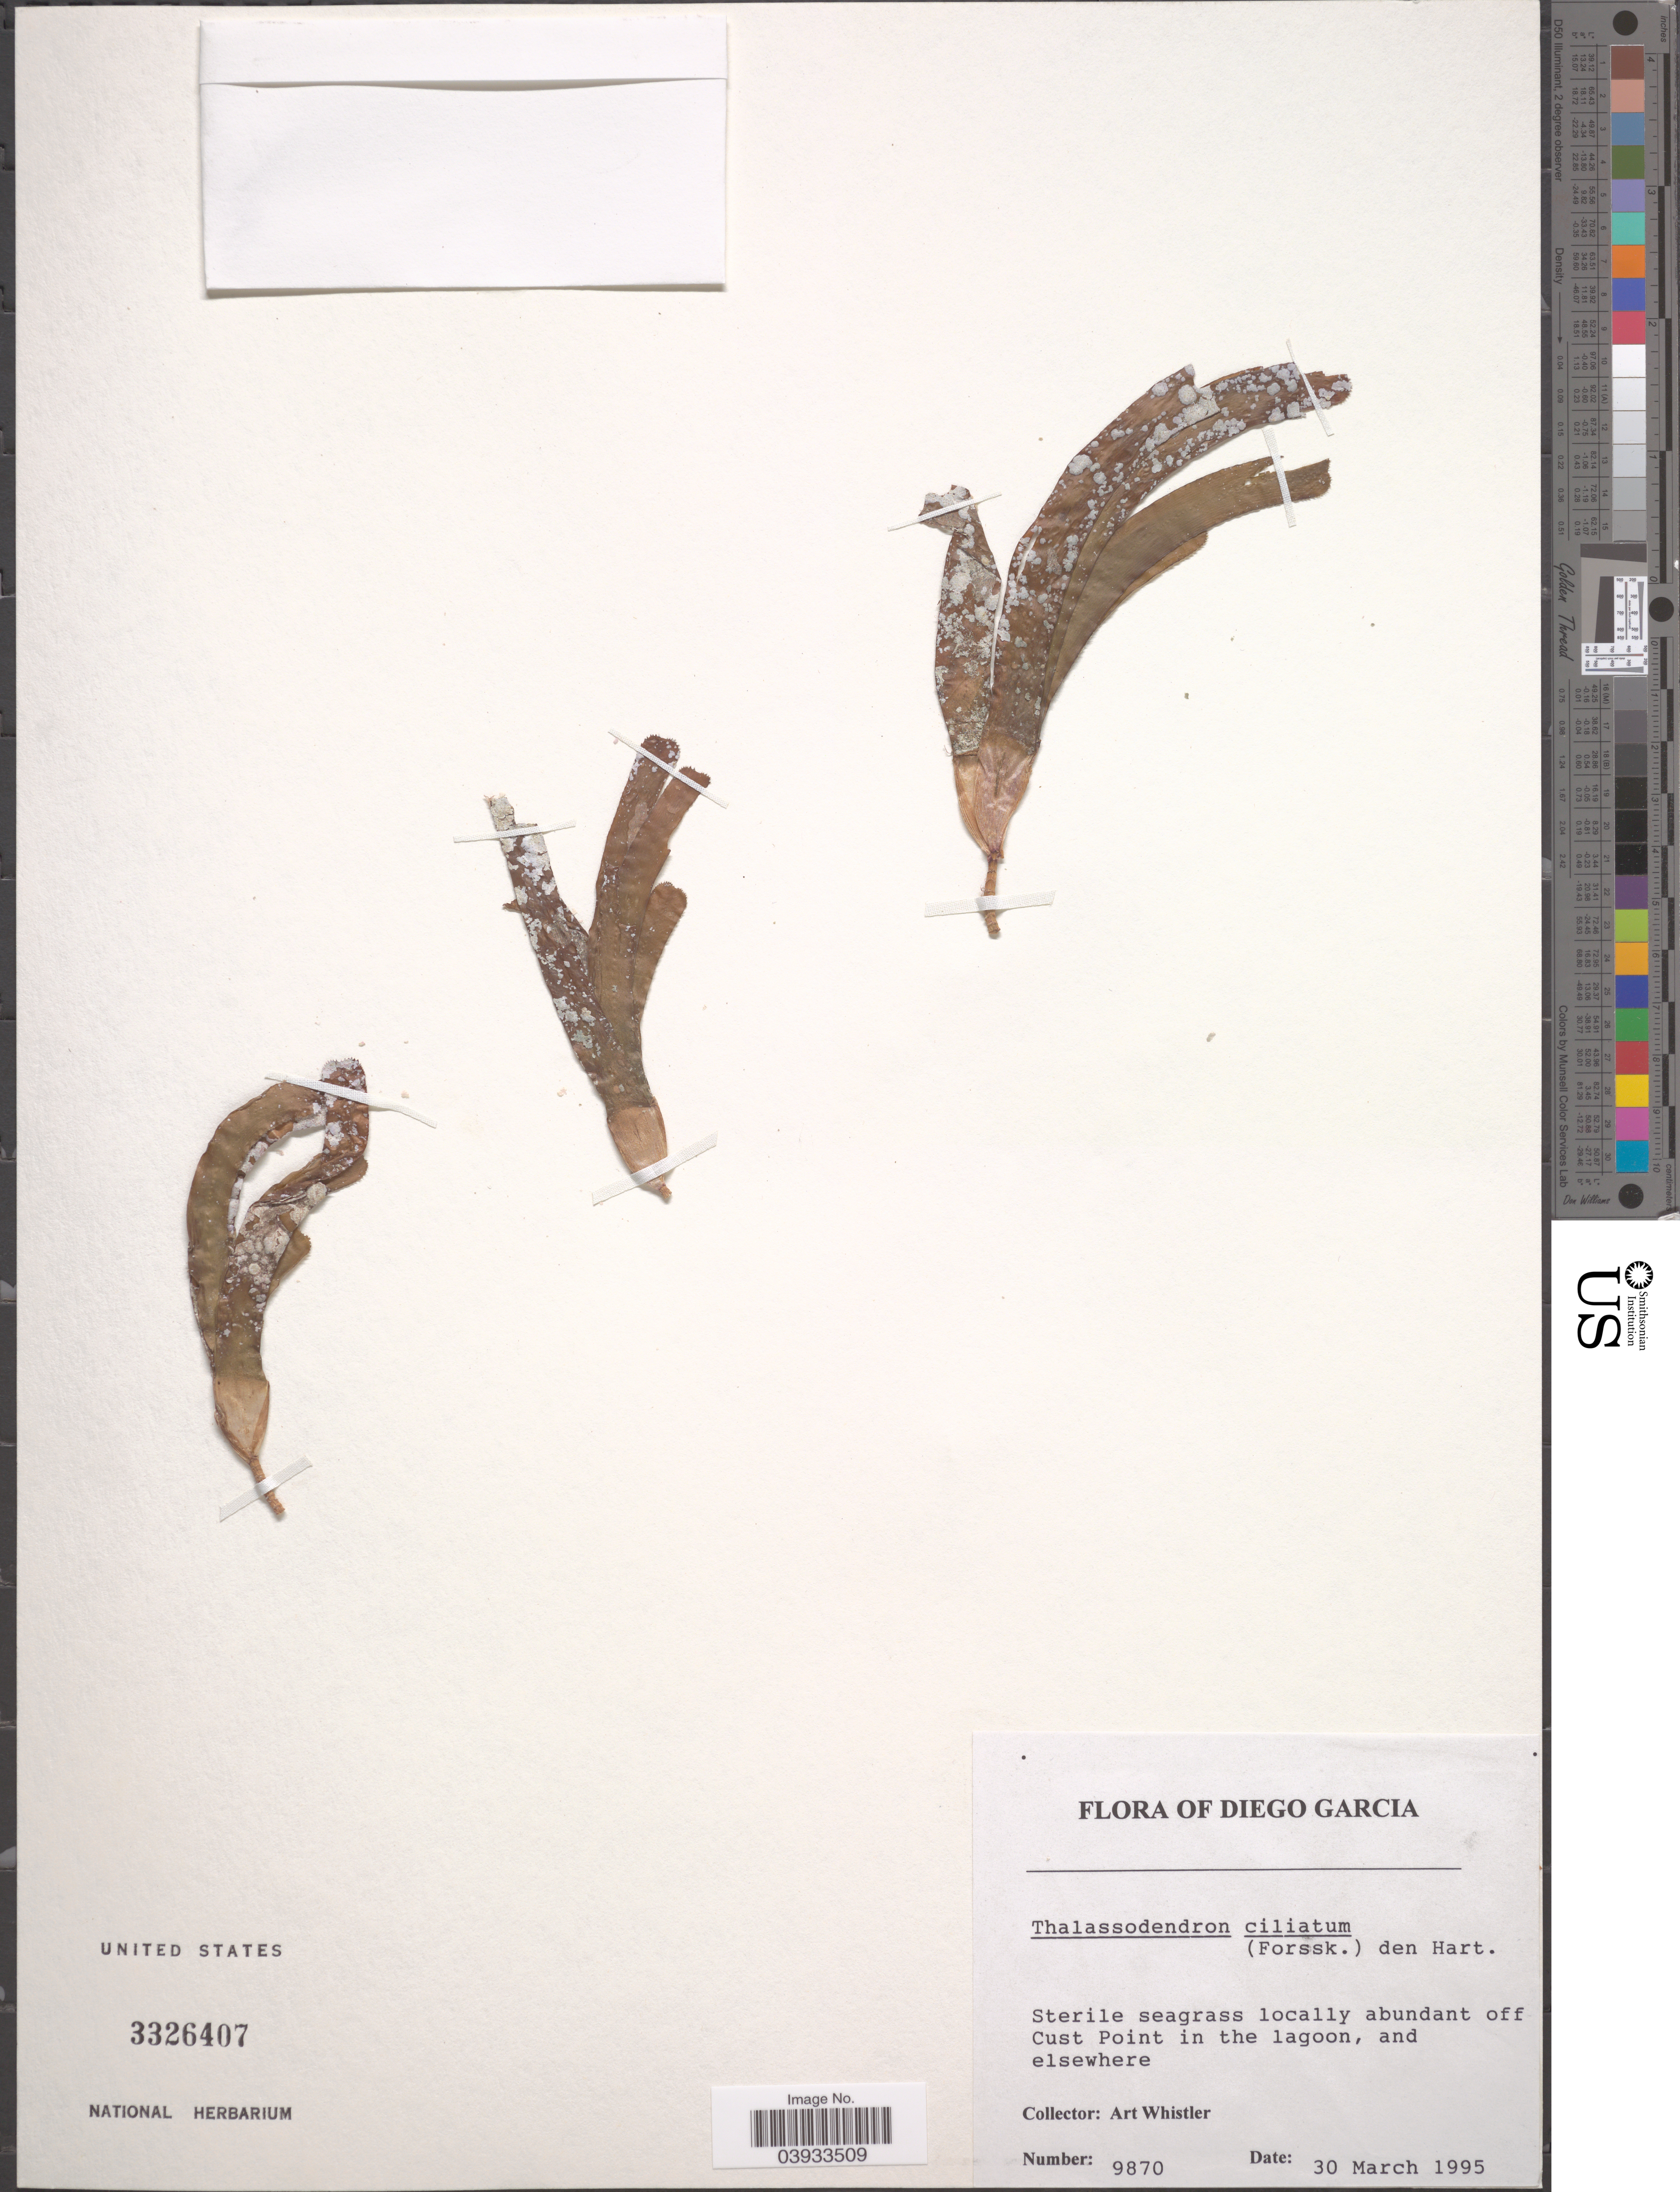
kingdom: Plantae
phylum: Tracheophyta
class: Liliopsida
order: Alismatales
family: Cymodoceaceae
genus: Thalassodendron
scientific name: Thalassodendron ciliatum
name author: (Forssk.) Hartog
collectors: A. Whistler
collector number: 9870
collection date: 1995-03-30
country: British Indian Ocean Territory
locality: Diego Garcia. Off Cust Point in the lagoon.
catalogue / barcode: US 3326407